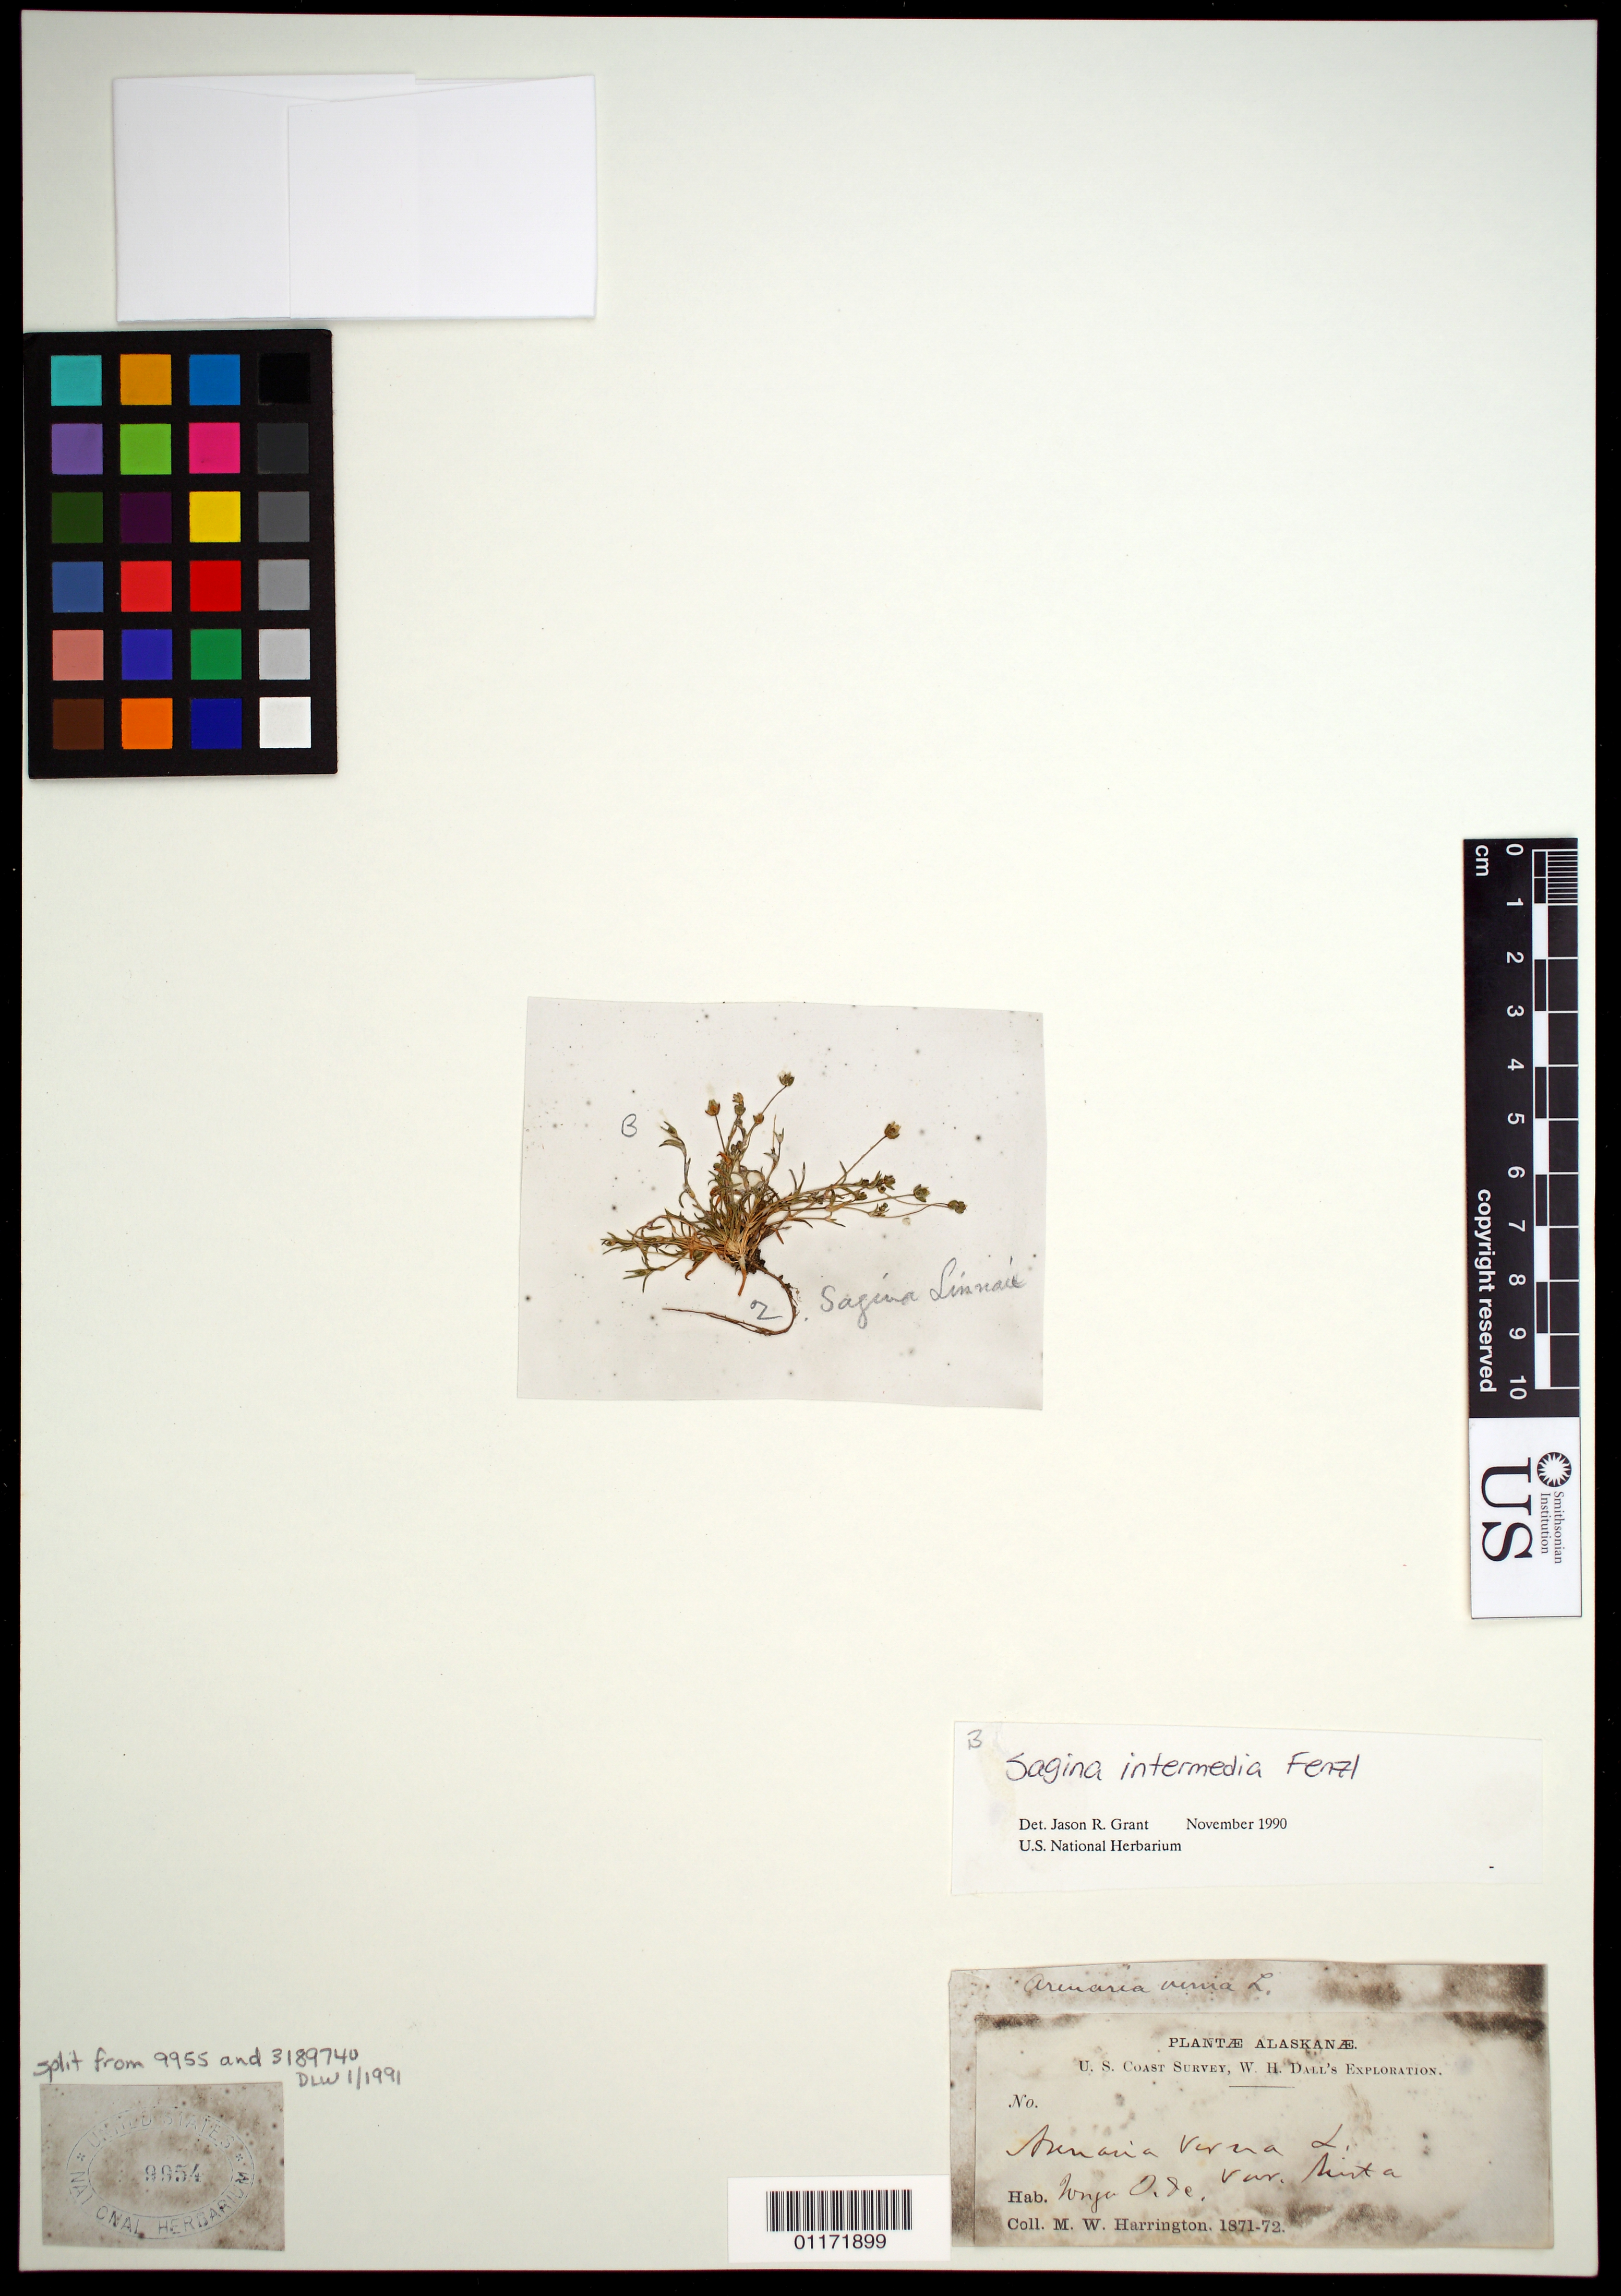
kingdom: Plantae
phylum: Tracheophyta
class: Magnoliopsida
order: Caryophyllales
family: Caryophyllaceae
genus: Sagina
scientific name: Sagina intermedia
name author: (Fenzl) Ledeb.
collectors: M. W. Harrington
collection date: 1871/1872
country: United States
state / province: Alaska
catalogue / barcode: US 9954